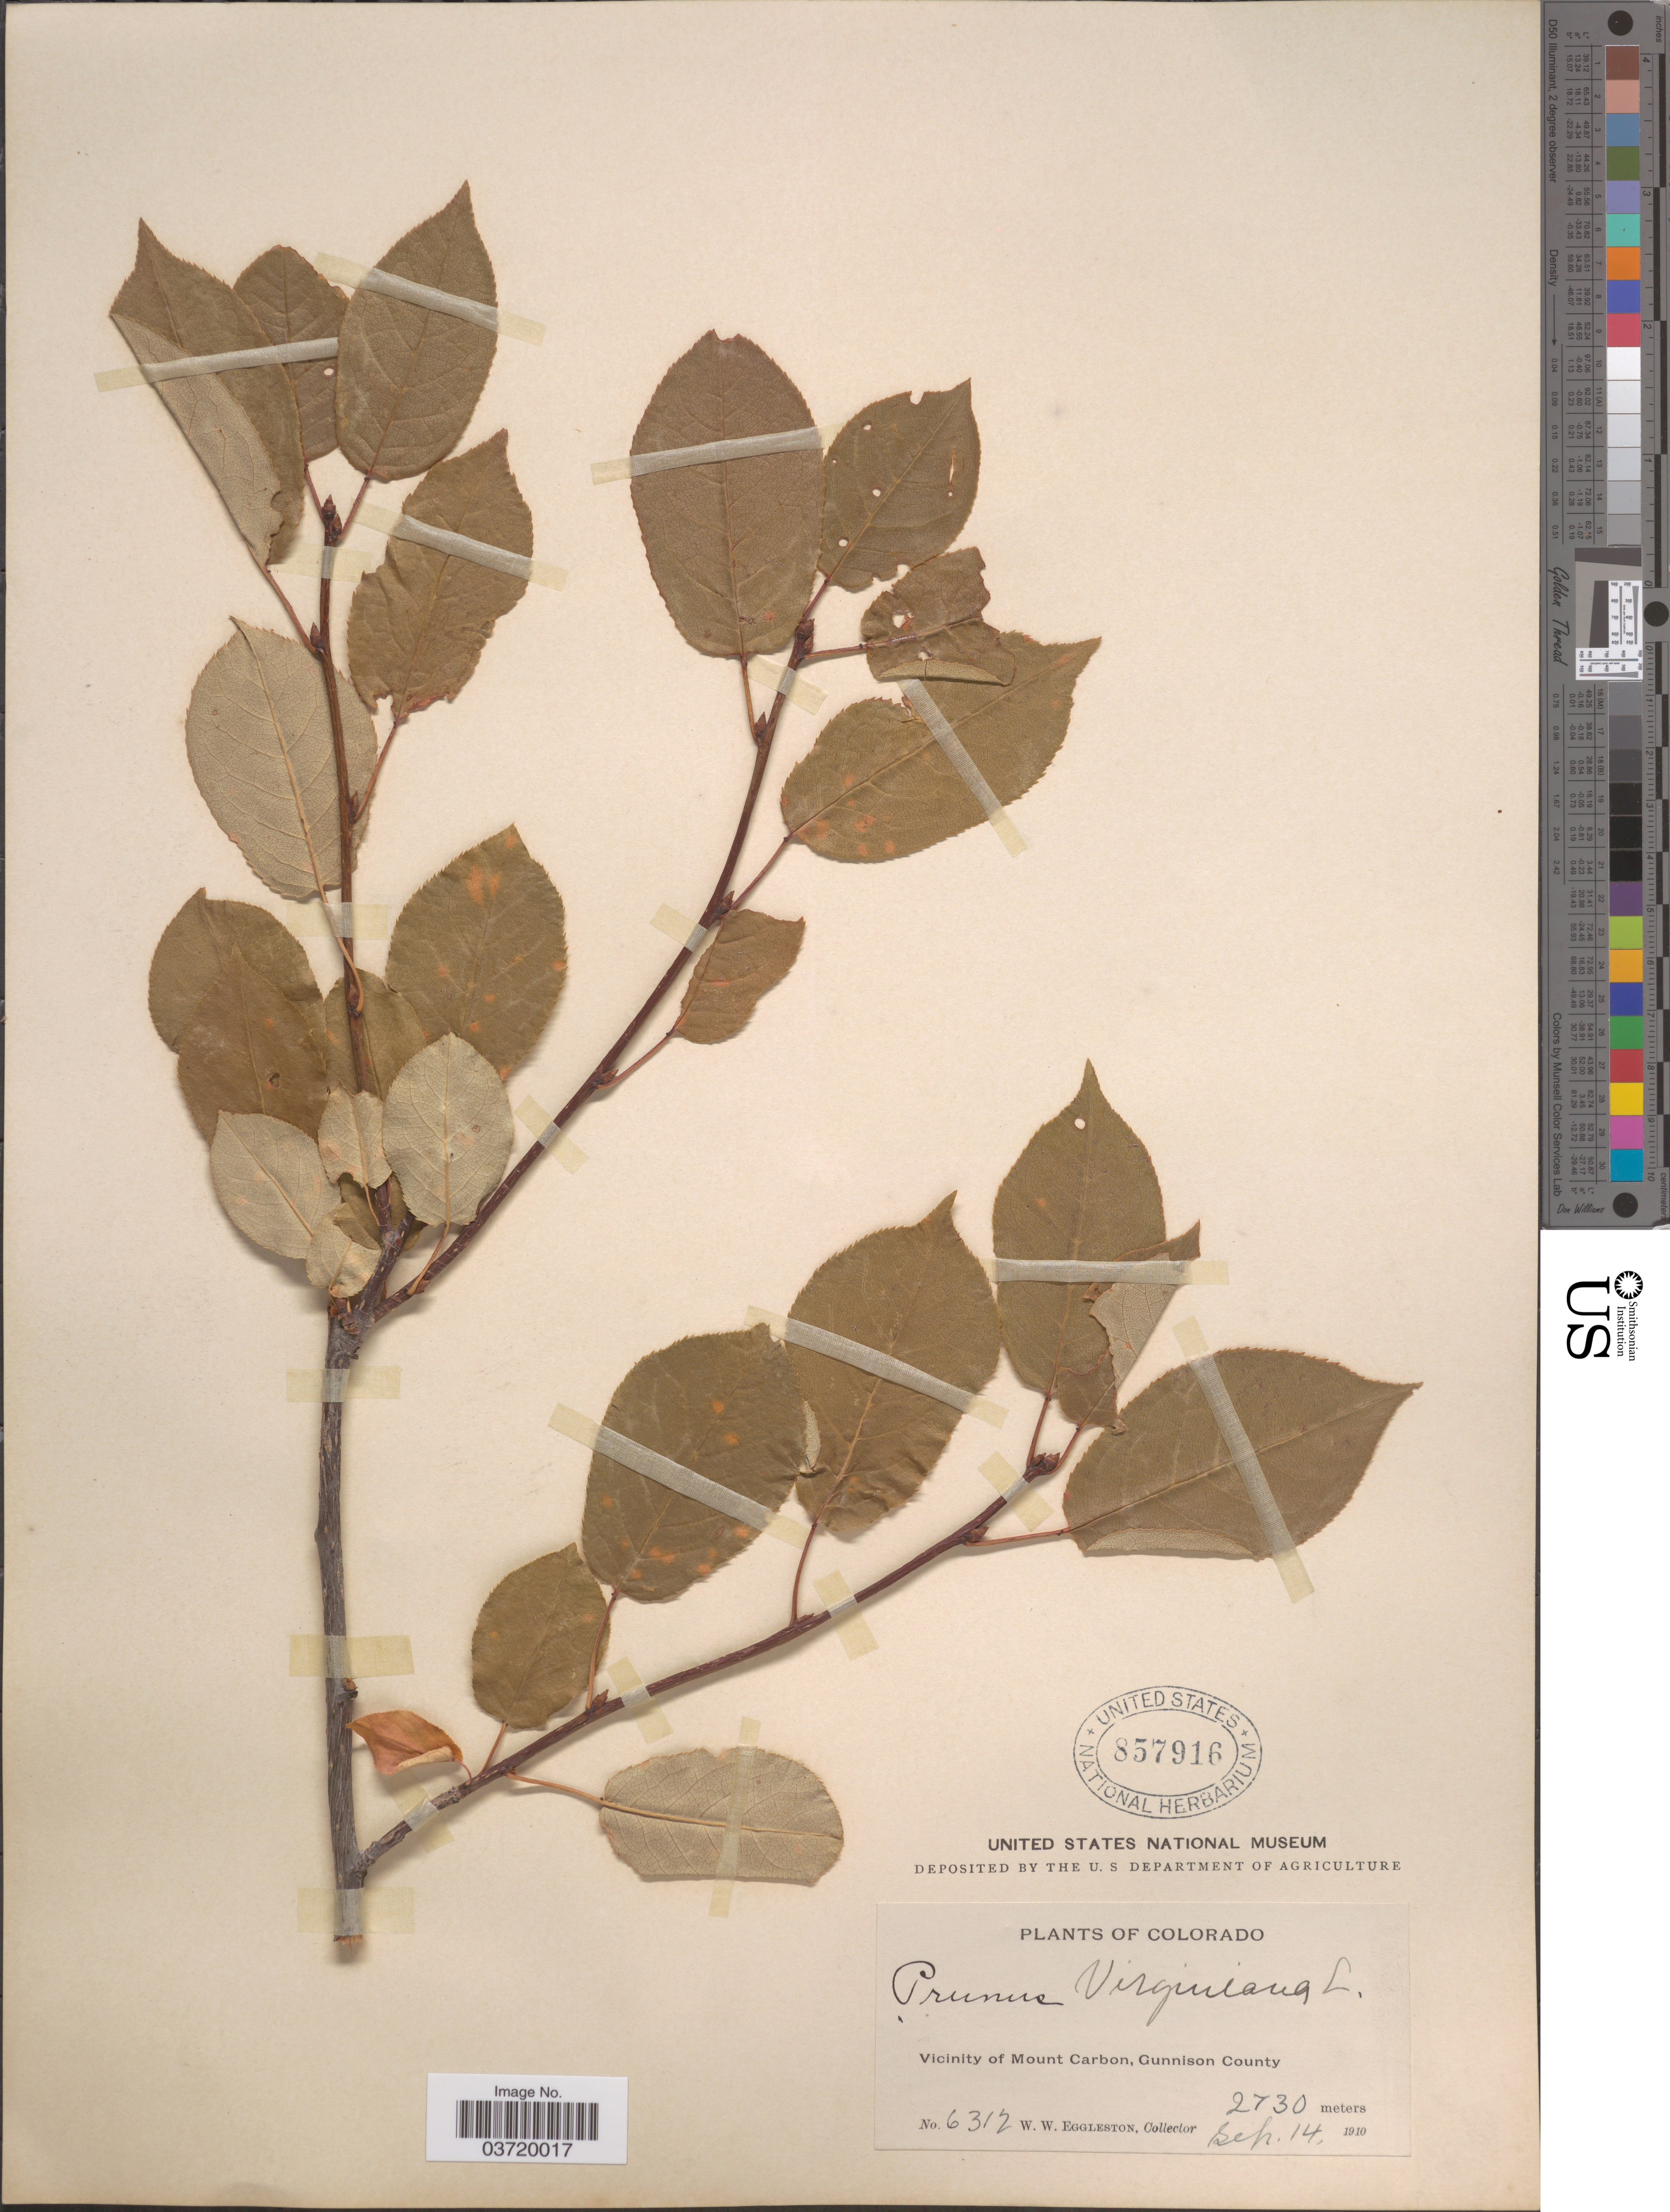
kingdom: Plantae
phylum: Tracheophyta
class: Magnoliopsida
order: Rosales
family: Rosaceae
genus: Prunus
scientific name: Prunus virginiana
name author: L.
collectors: W. W. Eggleston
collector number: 6312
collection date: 1910-09-14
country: United States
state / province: Colorado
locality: Vicinity of Mount Carbon, Gunnison County.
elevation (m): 2730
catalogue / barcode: US 857916